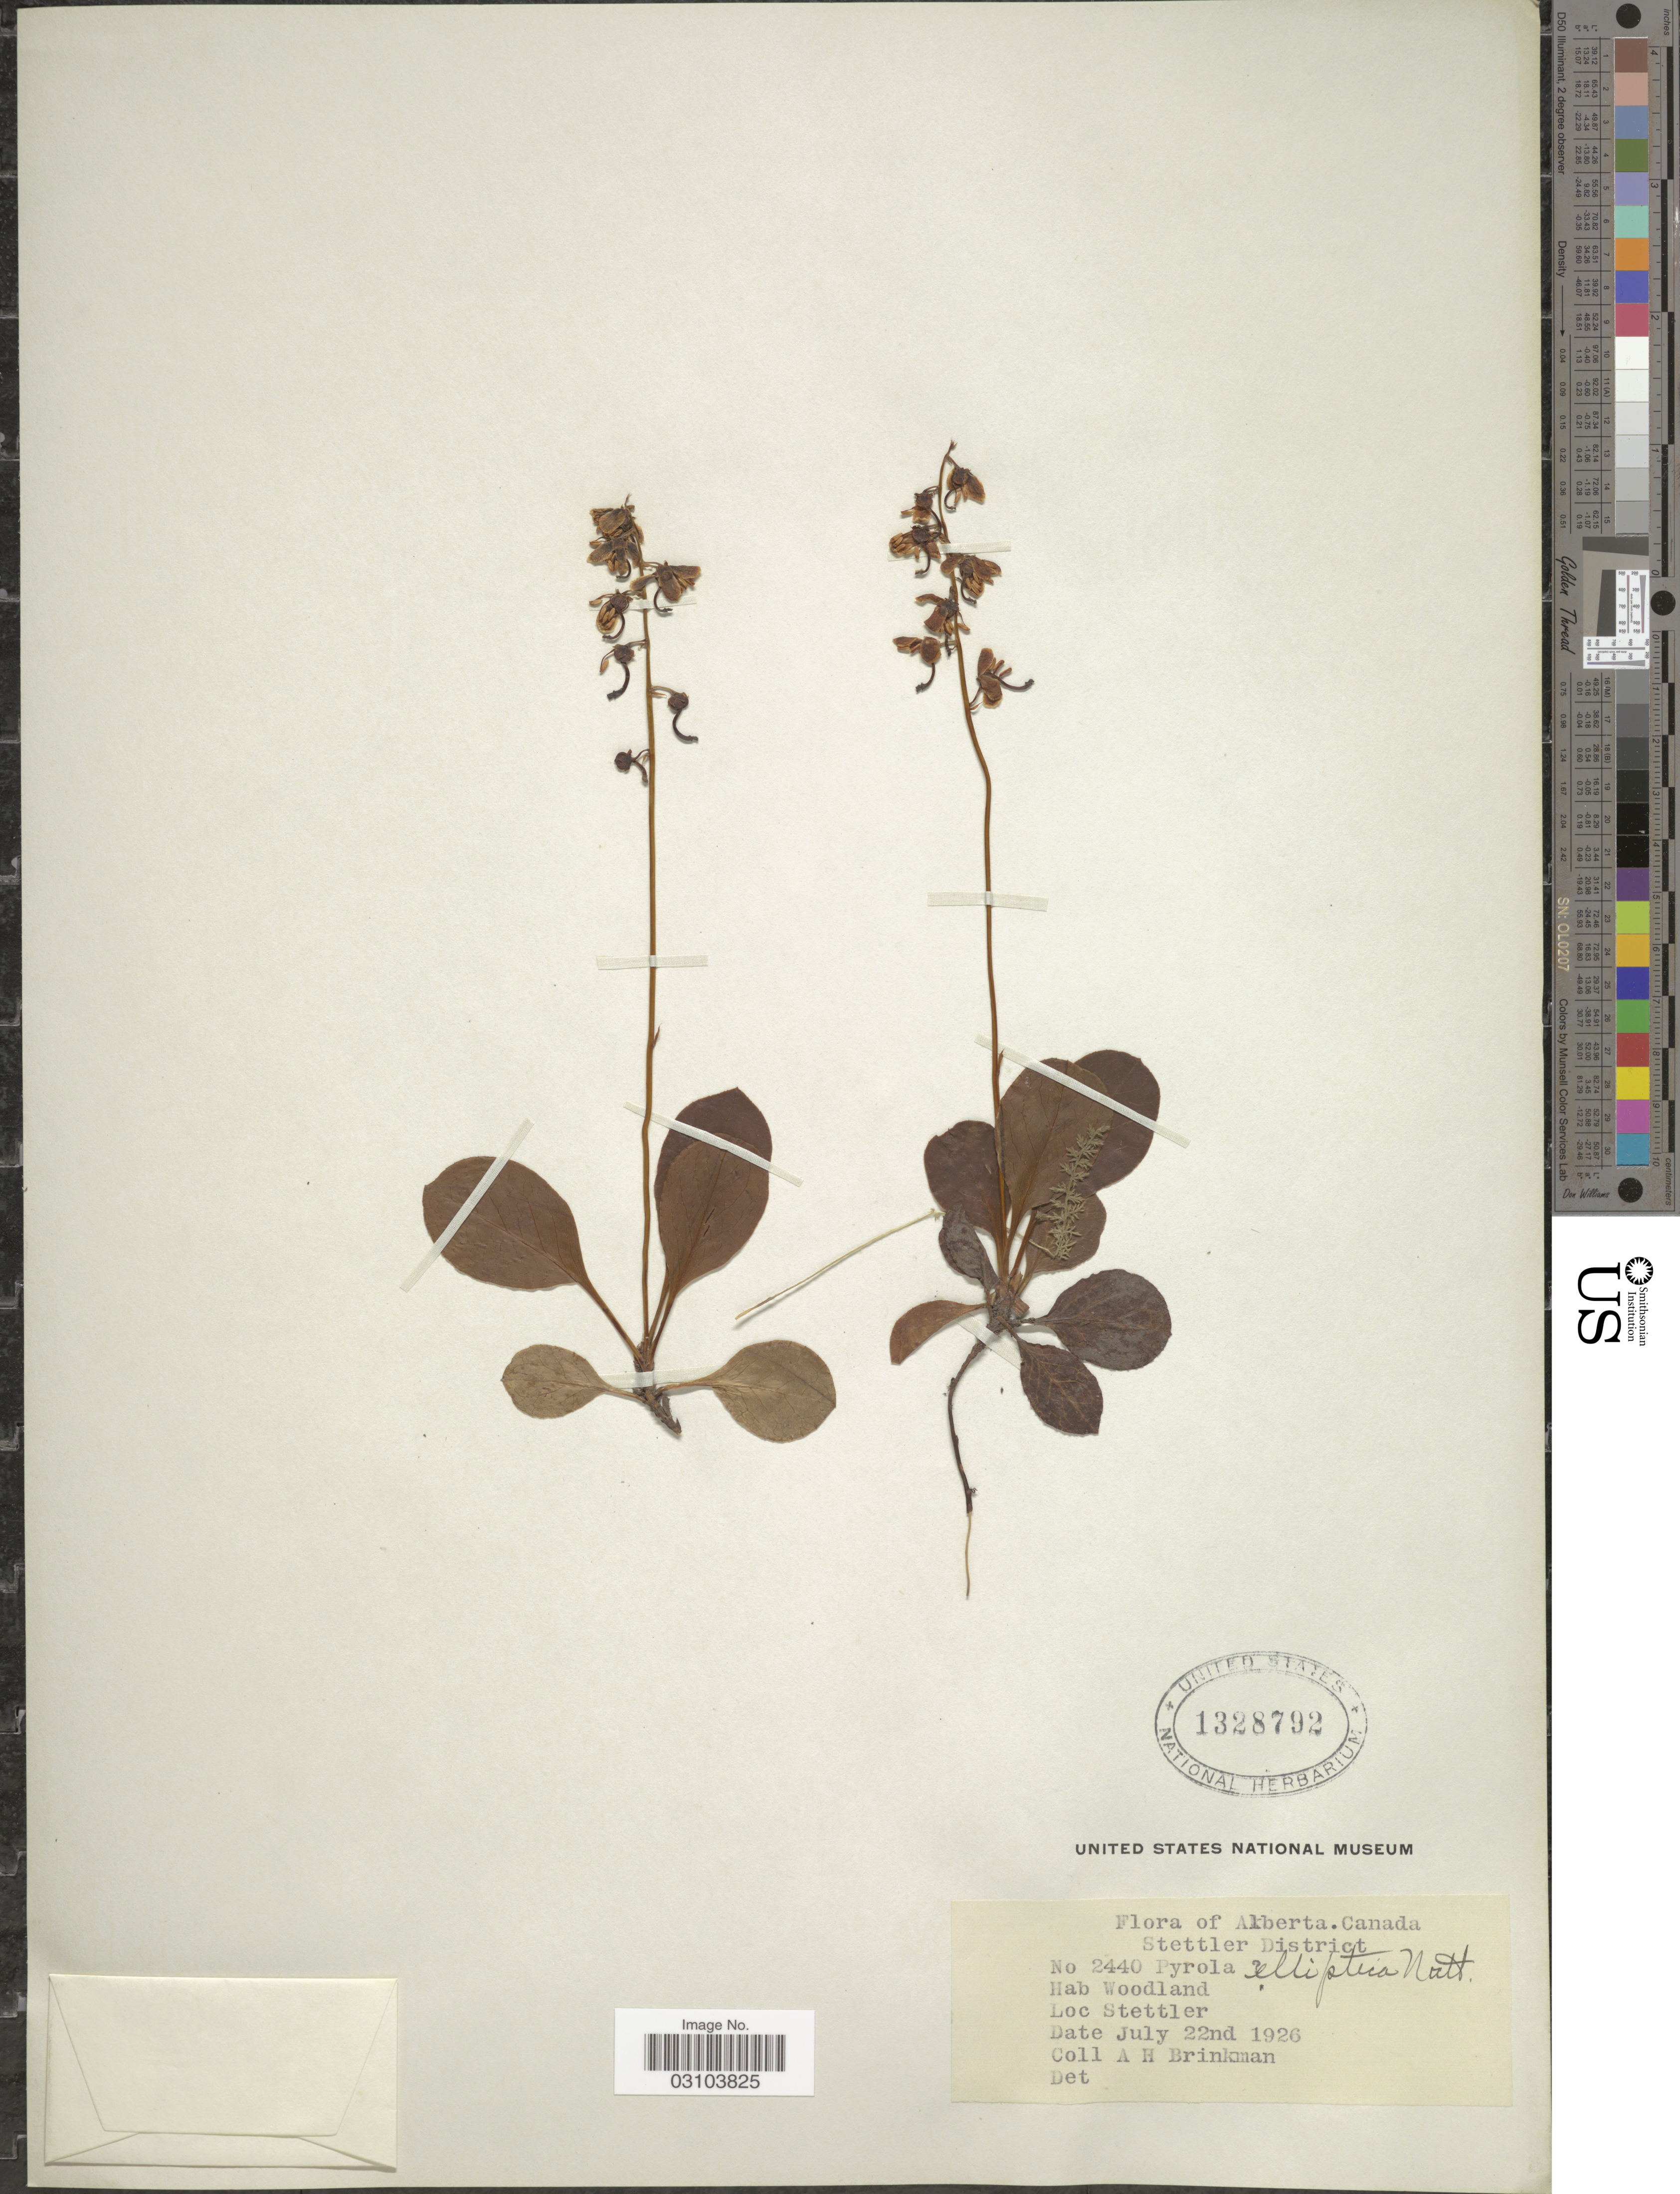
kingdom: Plantae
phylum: Tracheophyta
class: Magnoliopsida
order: Ericales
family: Ericaceae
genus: Pyrola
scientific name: Pyrola elliptica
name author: Nutt.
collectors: A. Brinkman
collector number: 2440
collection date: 1926-07-22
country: Canada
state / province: Alberta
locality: Stettler District. Stettler.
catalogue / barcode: US 1328792